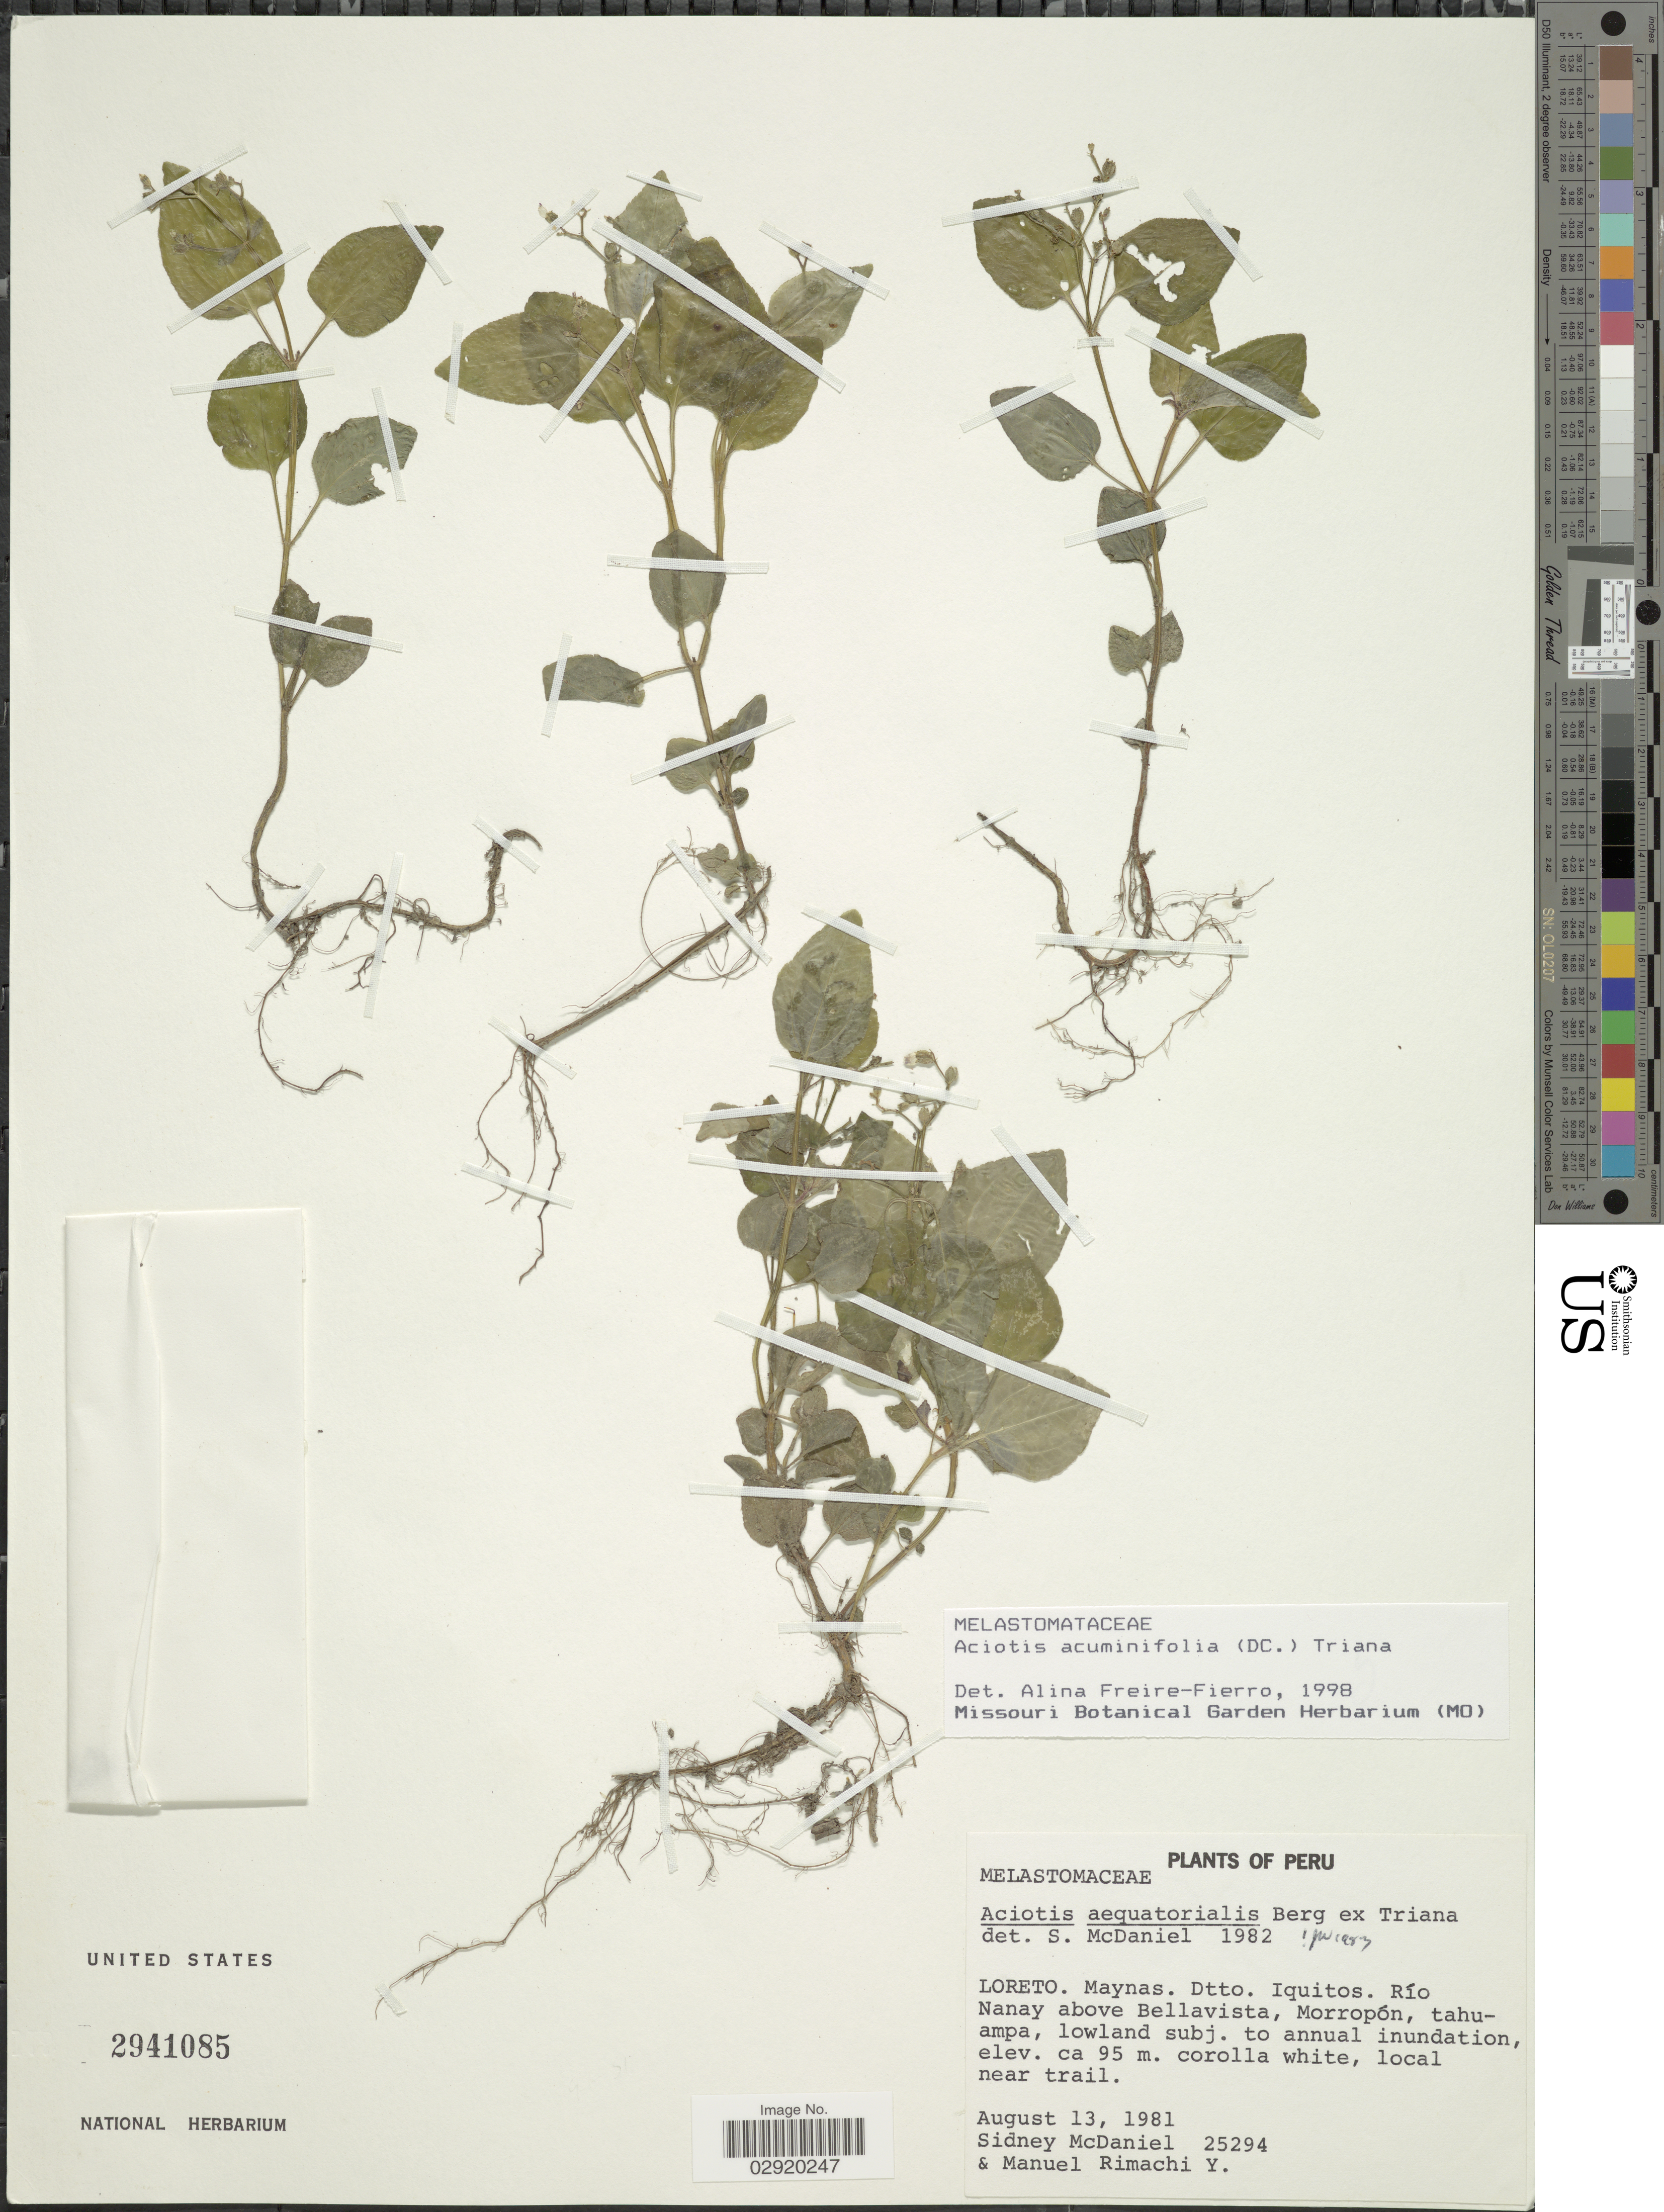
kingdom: Plantae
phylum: Tracheophyta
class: Magnoliopsida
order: Myrtales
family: Melastomataceae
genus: Aciotis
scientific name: Aciotis acuminifolia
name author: (Mart. ex DC.) Triana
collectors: S. McDaniel & M. Rimachi Y.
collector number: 25294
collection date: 1981-08-13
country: Peru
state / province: Loreto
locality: Maynas. Dtto. Iquitos. Río Nanay above Bellavista, Morropón, tahuampa.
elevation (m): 95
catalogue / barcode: US 2941085